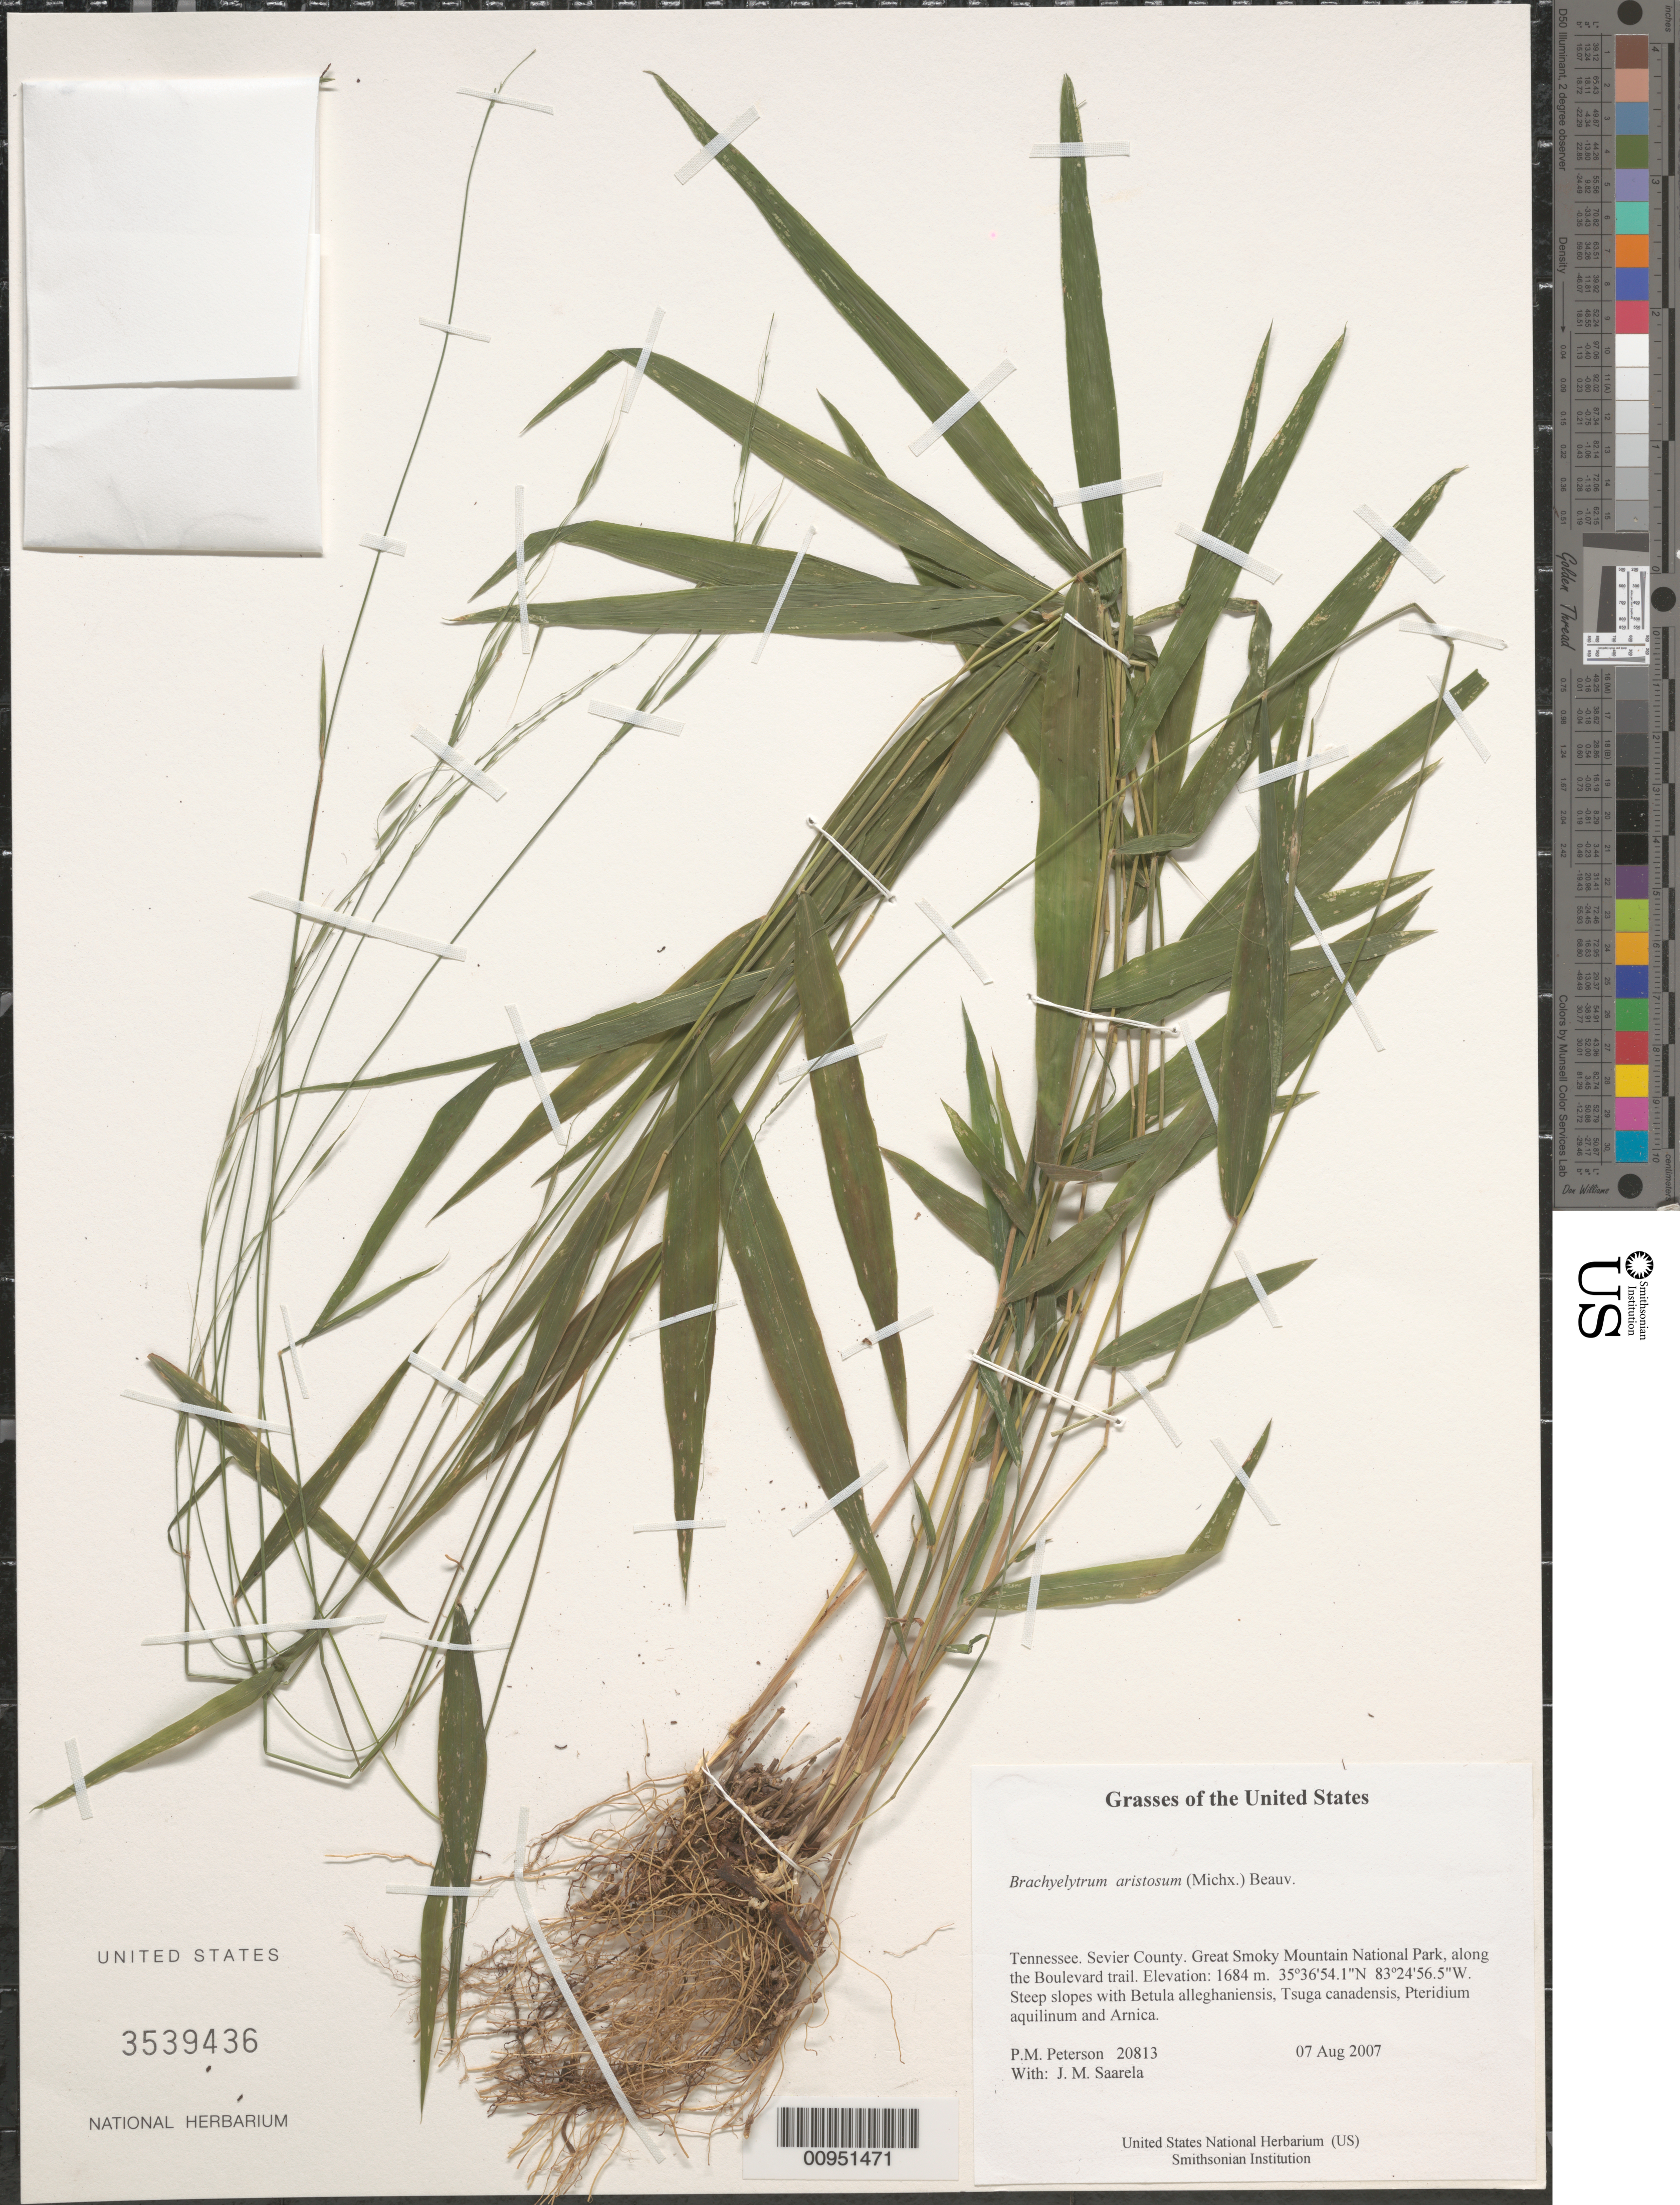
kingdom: Plantae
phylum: Tracheophyta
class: Liliopsida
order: Poales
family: Poaceae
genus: Brachyelytrum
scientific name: Brachyelytrum aristosum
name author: (Michx.) P. Beauv. ex Trel.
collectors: P. M. Peterson & J. Saarela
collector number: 20813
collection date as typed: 07 Aug 2007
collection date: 2007-08-07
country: United States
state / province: Tennessee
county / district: Sevier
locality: Great Smoky Mountain National Park, along the Boulevard trail.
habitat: Steep slopes with Betula alleghaniensis, Tsuga canadensis, Pteridium aquilinum and Arnica.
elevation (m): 1684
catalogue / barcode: US 3539436